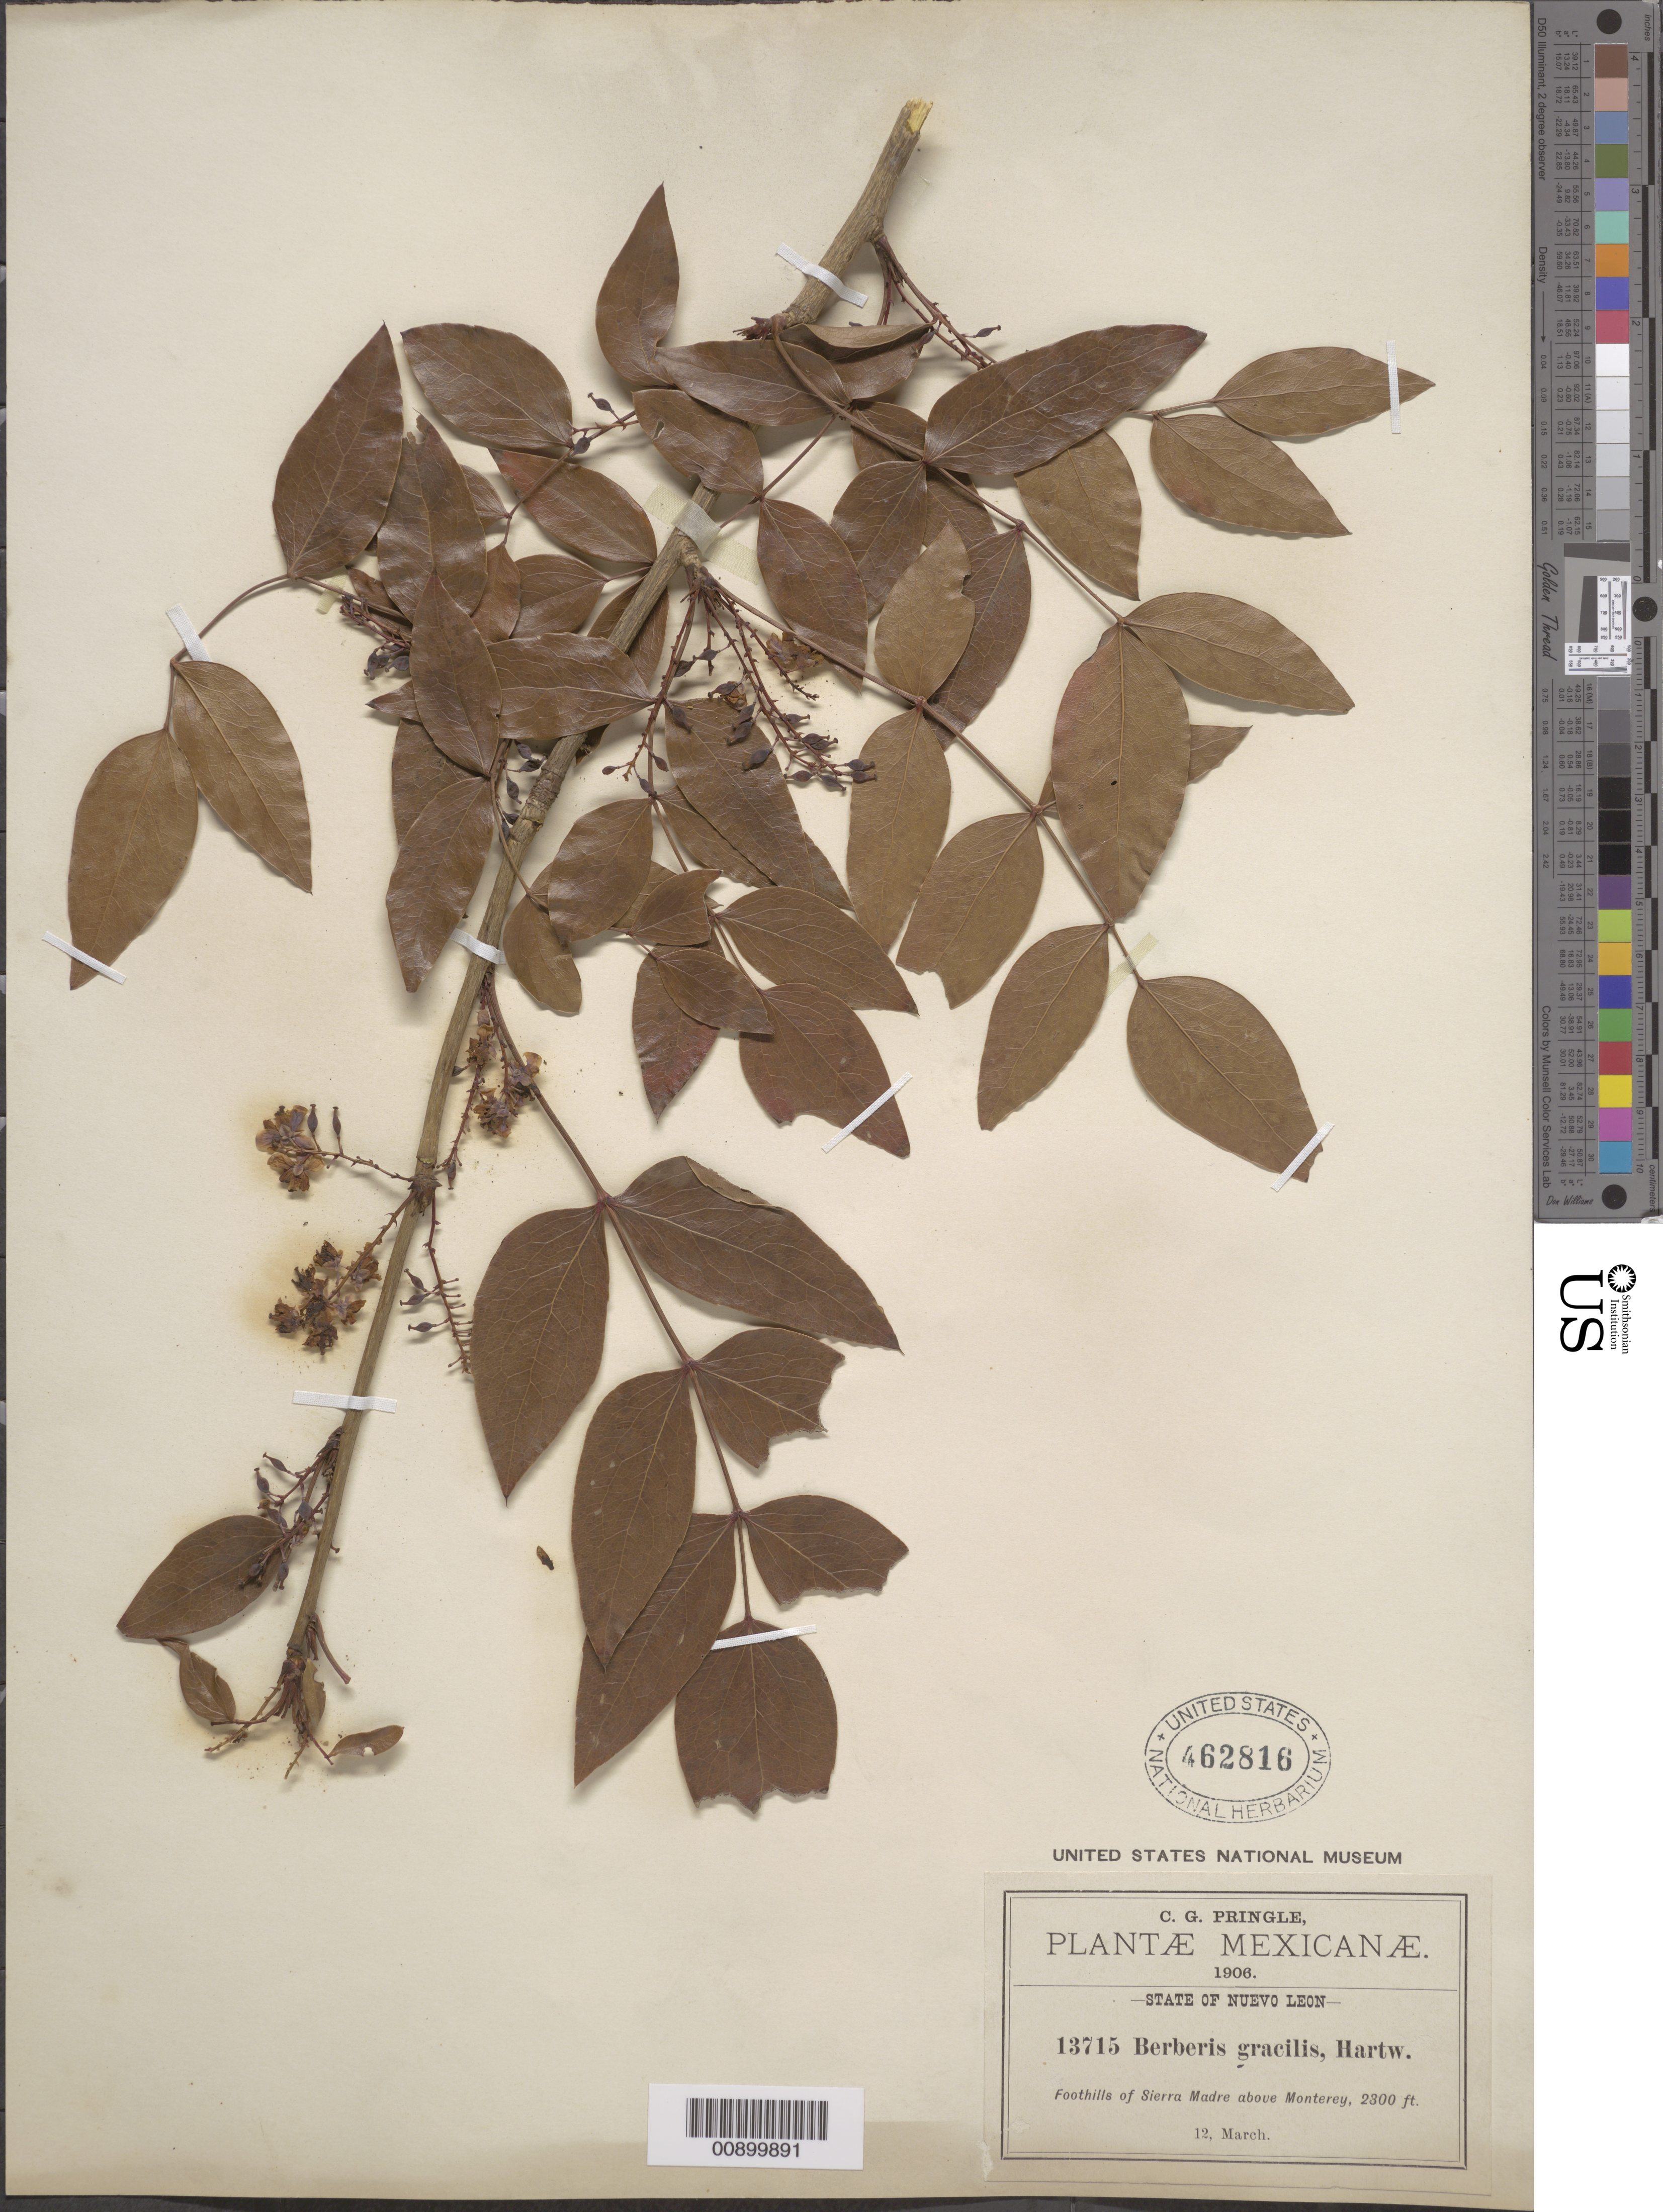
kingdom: Plantae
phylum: Tracheophyta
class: Magnoliopsida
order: Ranunculales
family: Berberidaceae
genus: Mahonia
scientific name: Mahonia gracilis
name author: (Benth.) Fedde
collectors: C. G. Pringle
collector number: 13715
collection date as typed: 12 Mar 1906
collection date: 1906-03-12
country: Mexico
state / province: Nuevo León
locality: Foothills of Sierra Madre above Monterrey, Nuevo León.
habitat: Foothills of Sierra.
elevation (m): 701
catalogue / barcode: US 462816